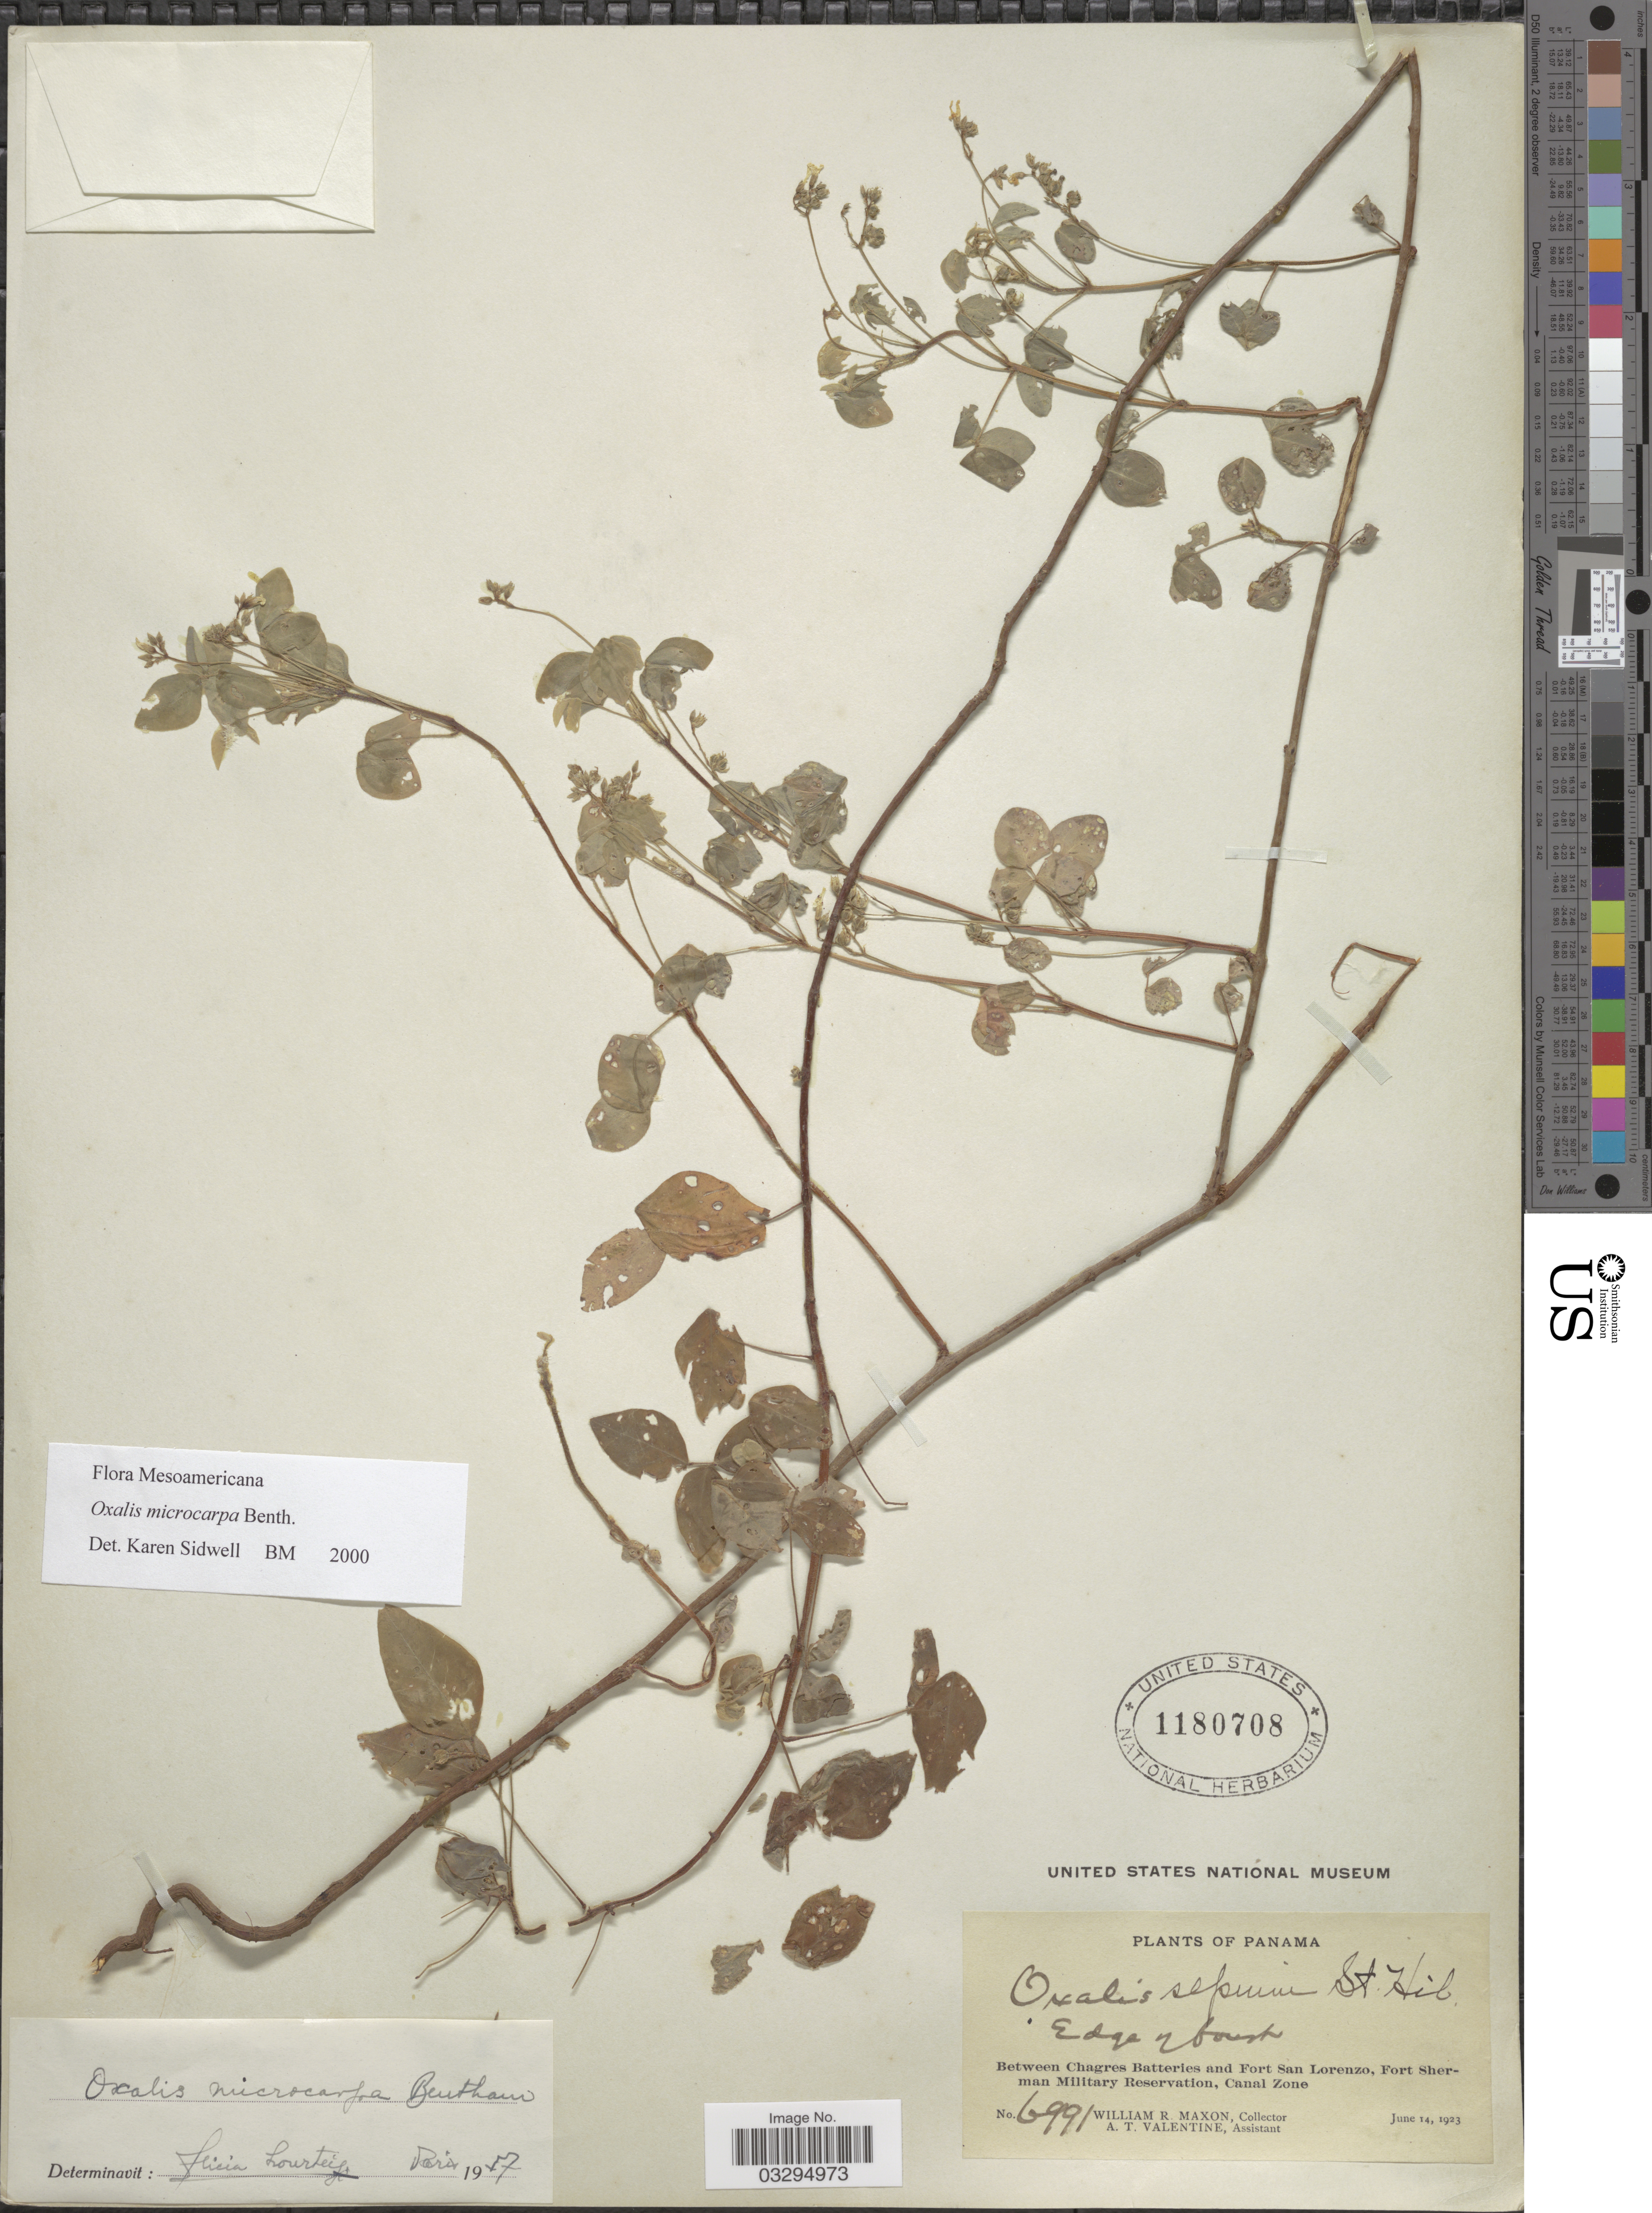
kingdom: Plantae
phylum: Tracheophyta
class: Magnoliopsida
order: Oxalidales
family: Oxalidaceae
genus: Oxalis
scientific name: Oxalis microcarpa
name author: Benth.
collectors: W. R. Maxon & A. Valentine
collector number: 6991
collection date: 1923-06-14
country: Panama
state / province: Colón / Panamá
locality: Between Chagres Batteries and Fort San Lorenzo, Fort Sherman Military Reservation, Canal Zone.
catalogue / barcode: US 1180708